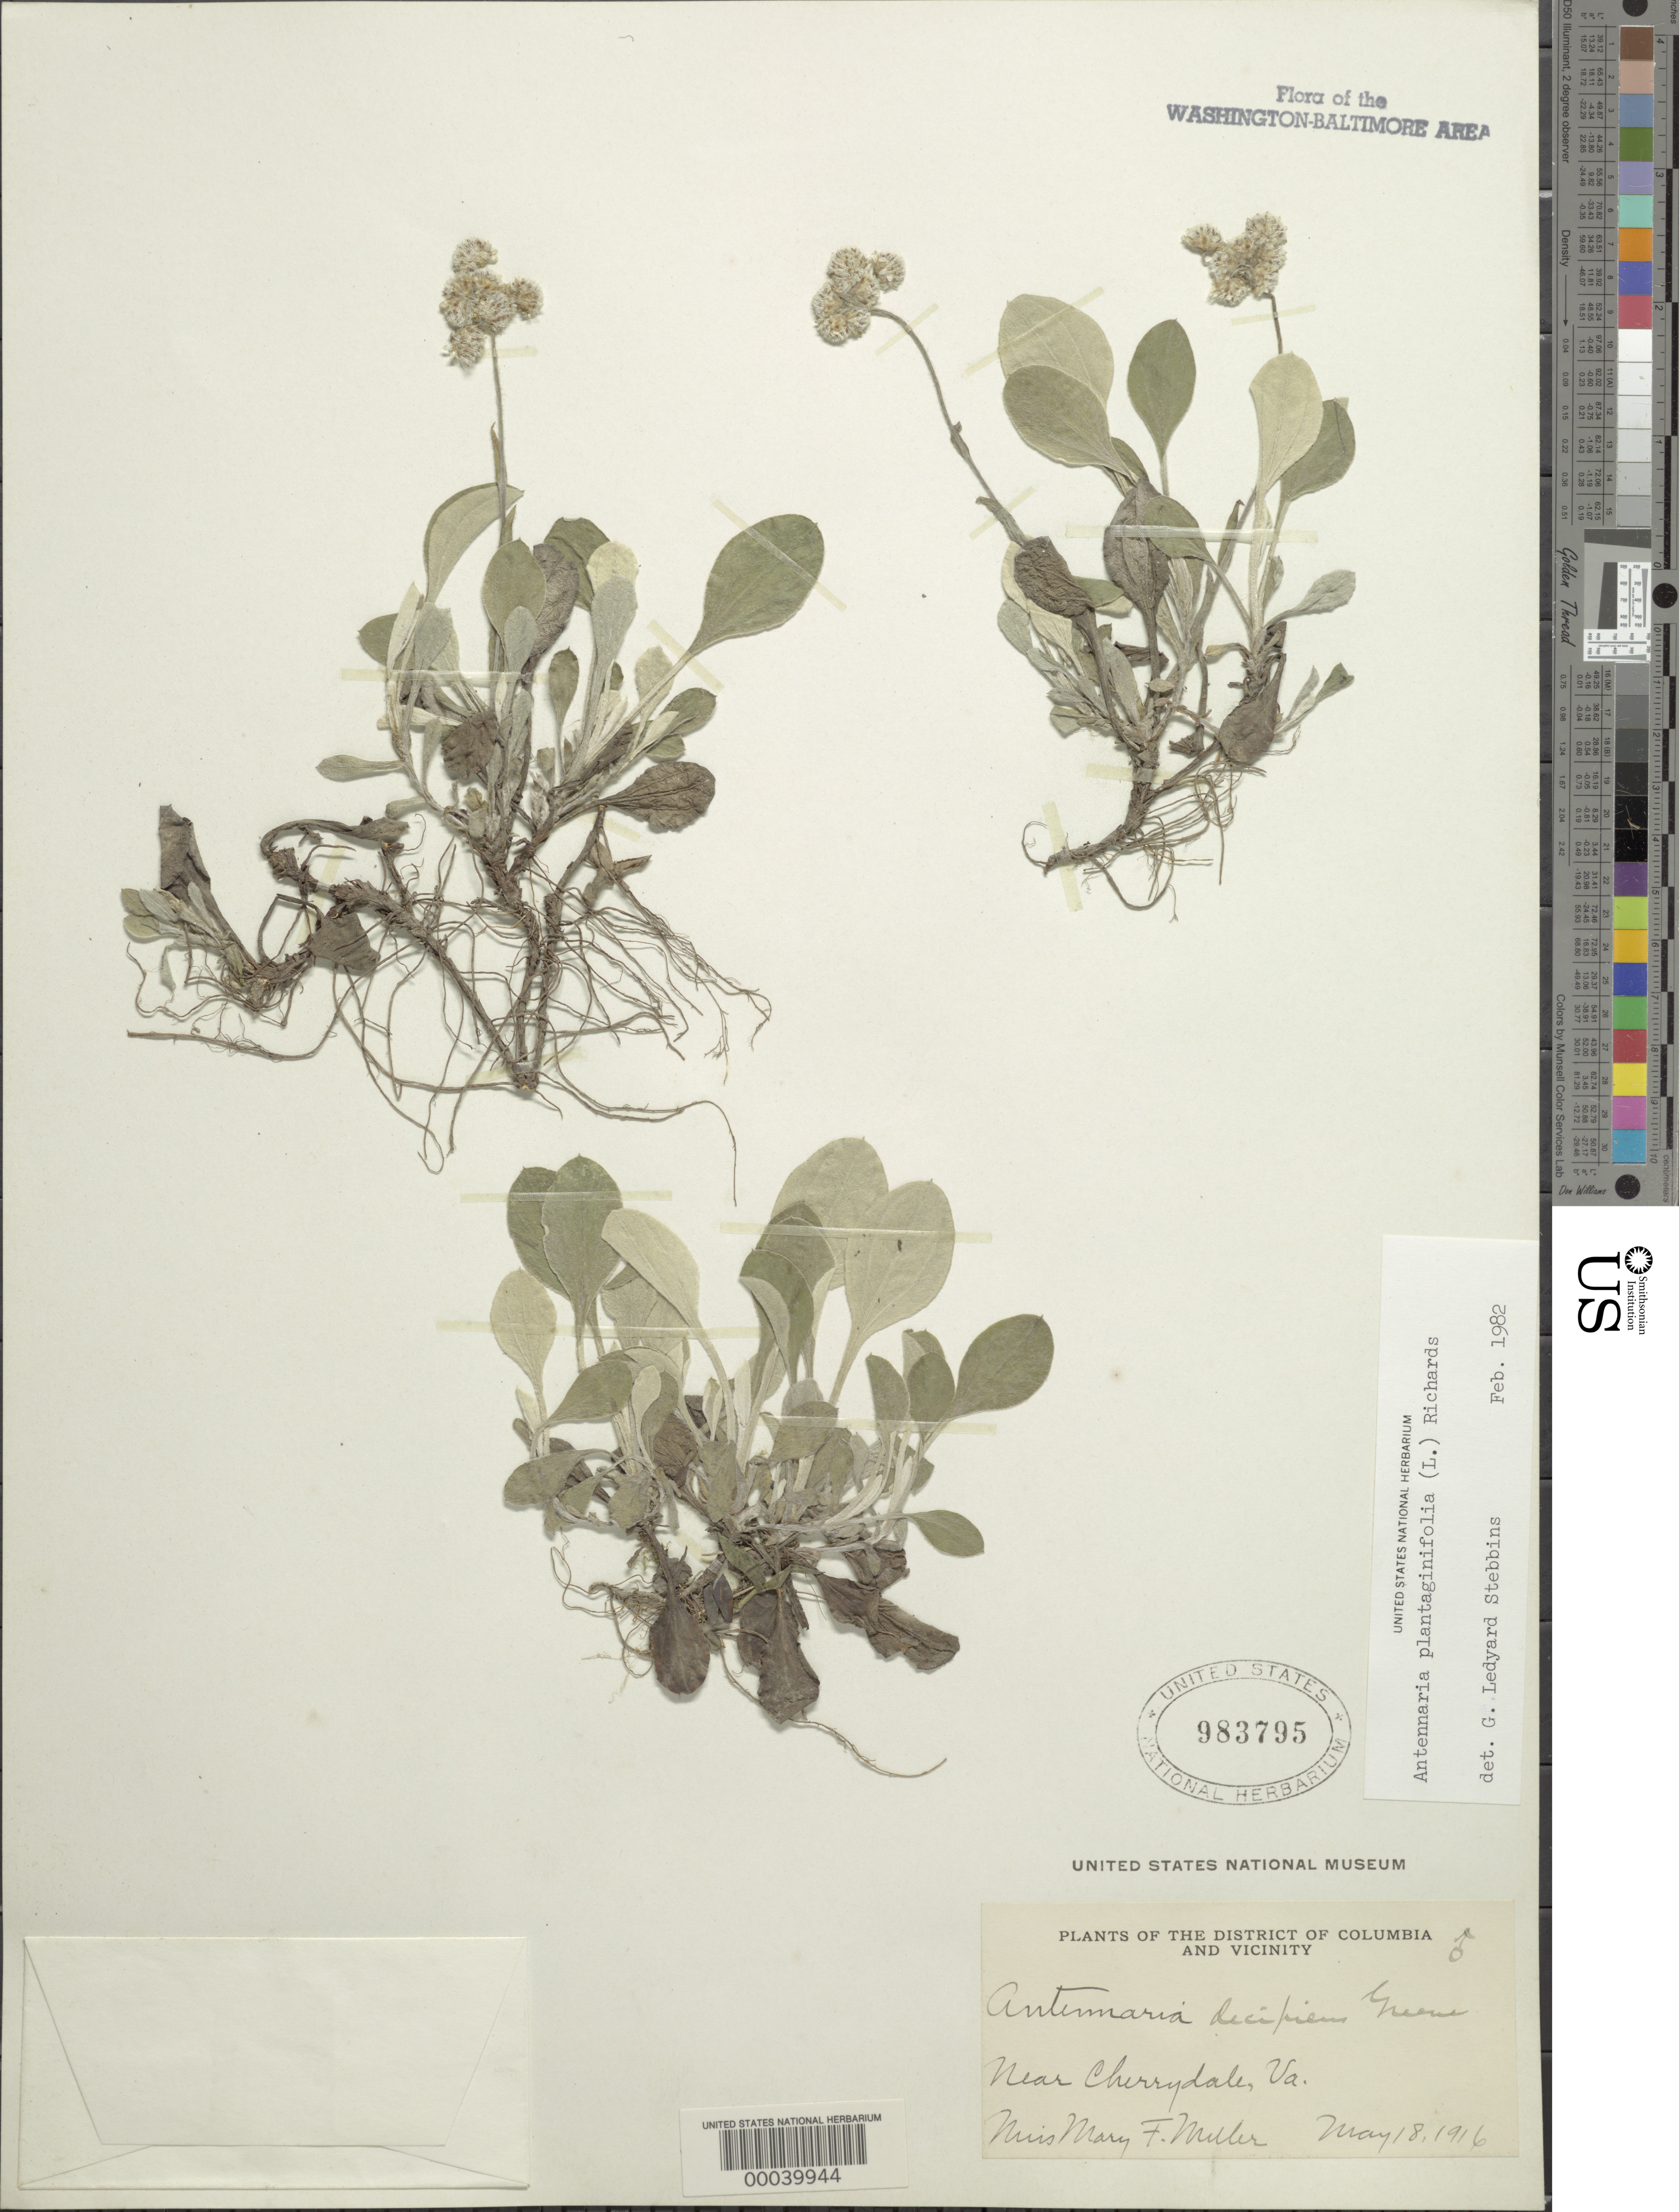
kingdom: Plantae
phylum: Tracheophyta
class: Magnoliopsida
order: Asterales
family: Asteraceae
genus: Antennaria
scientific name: Antennaria plantaginifolia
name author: (L.) Richardson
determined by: Stebbins, G. L.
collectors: M. F. Miller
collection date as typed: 18 May 1916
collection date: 1916-05-18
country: United States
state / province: Virginia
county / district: Arlington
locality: Near Cherrydale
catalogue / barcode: US 983795